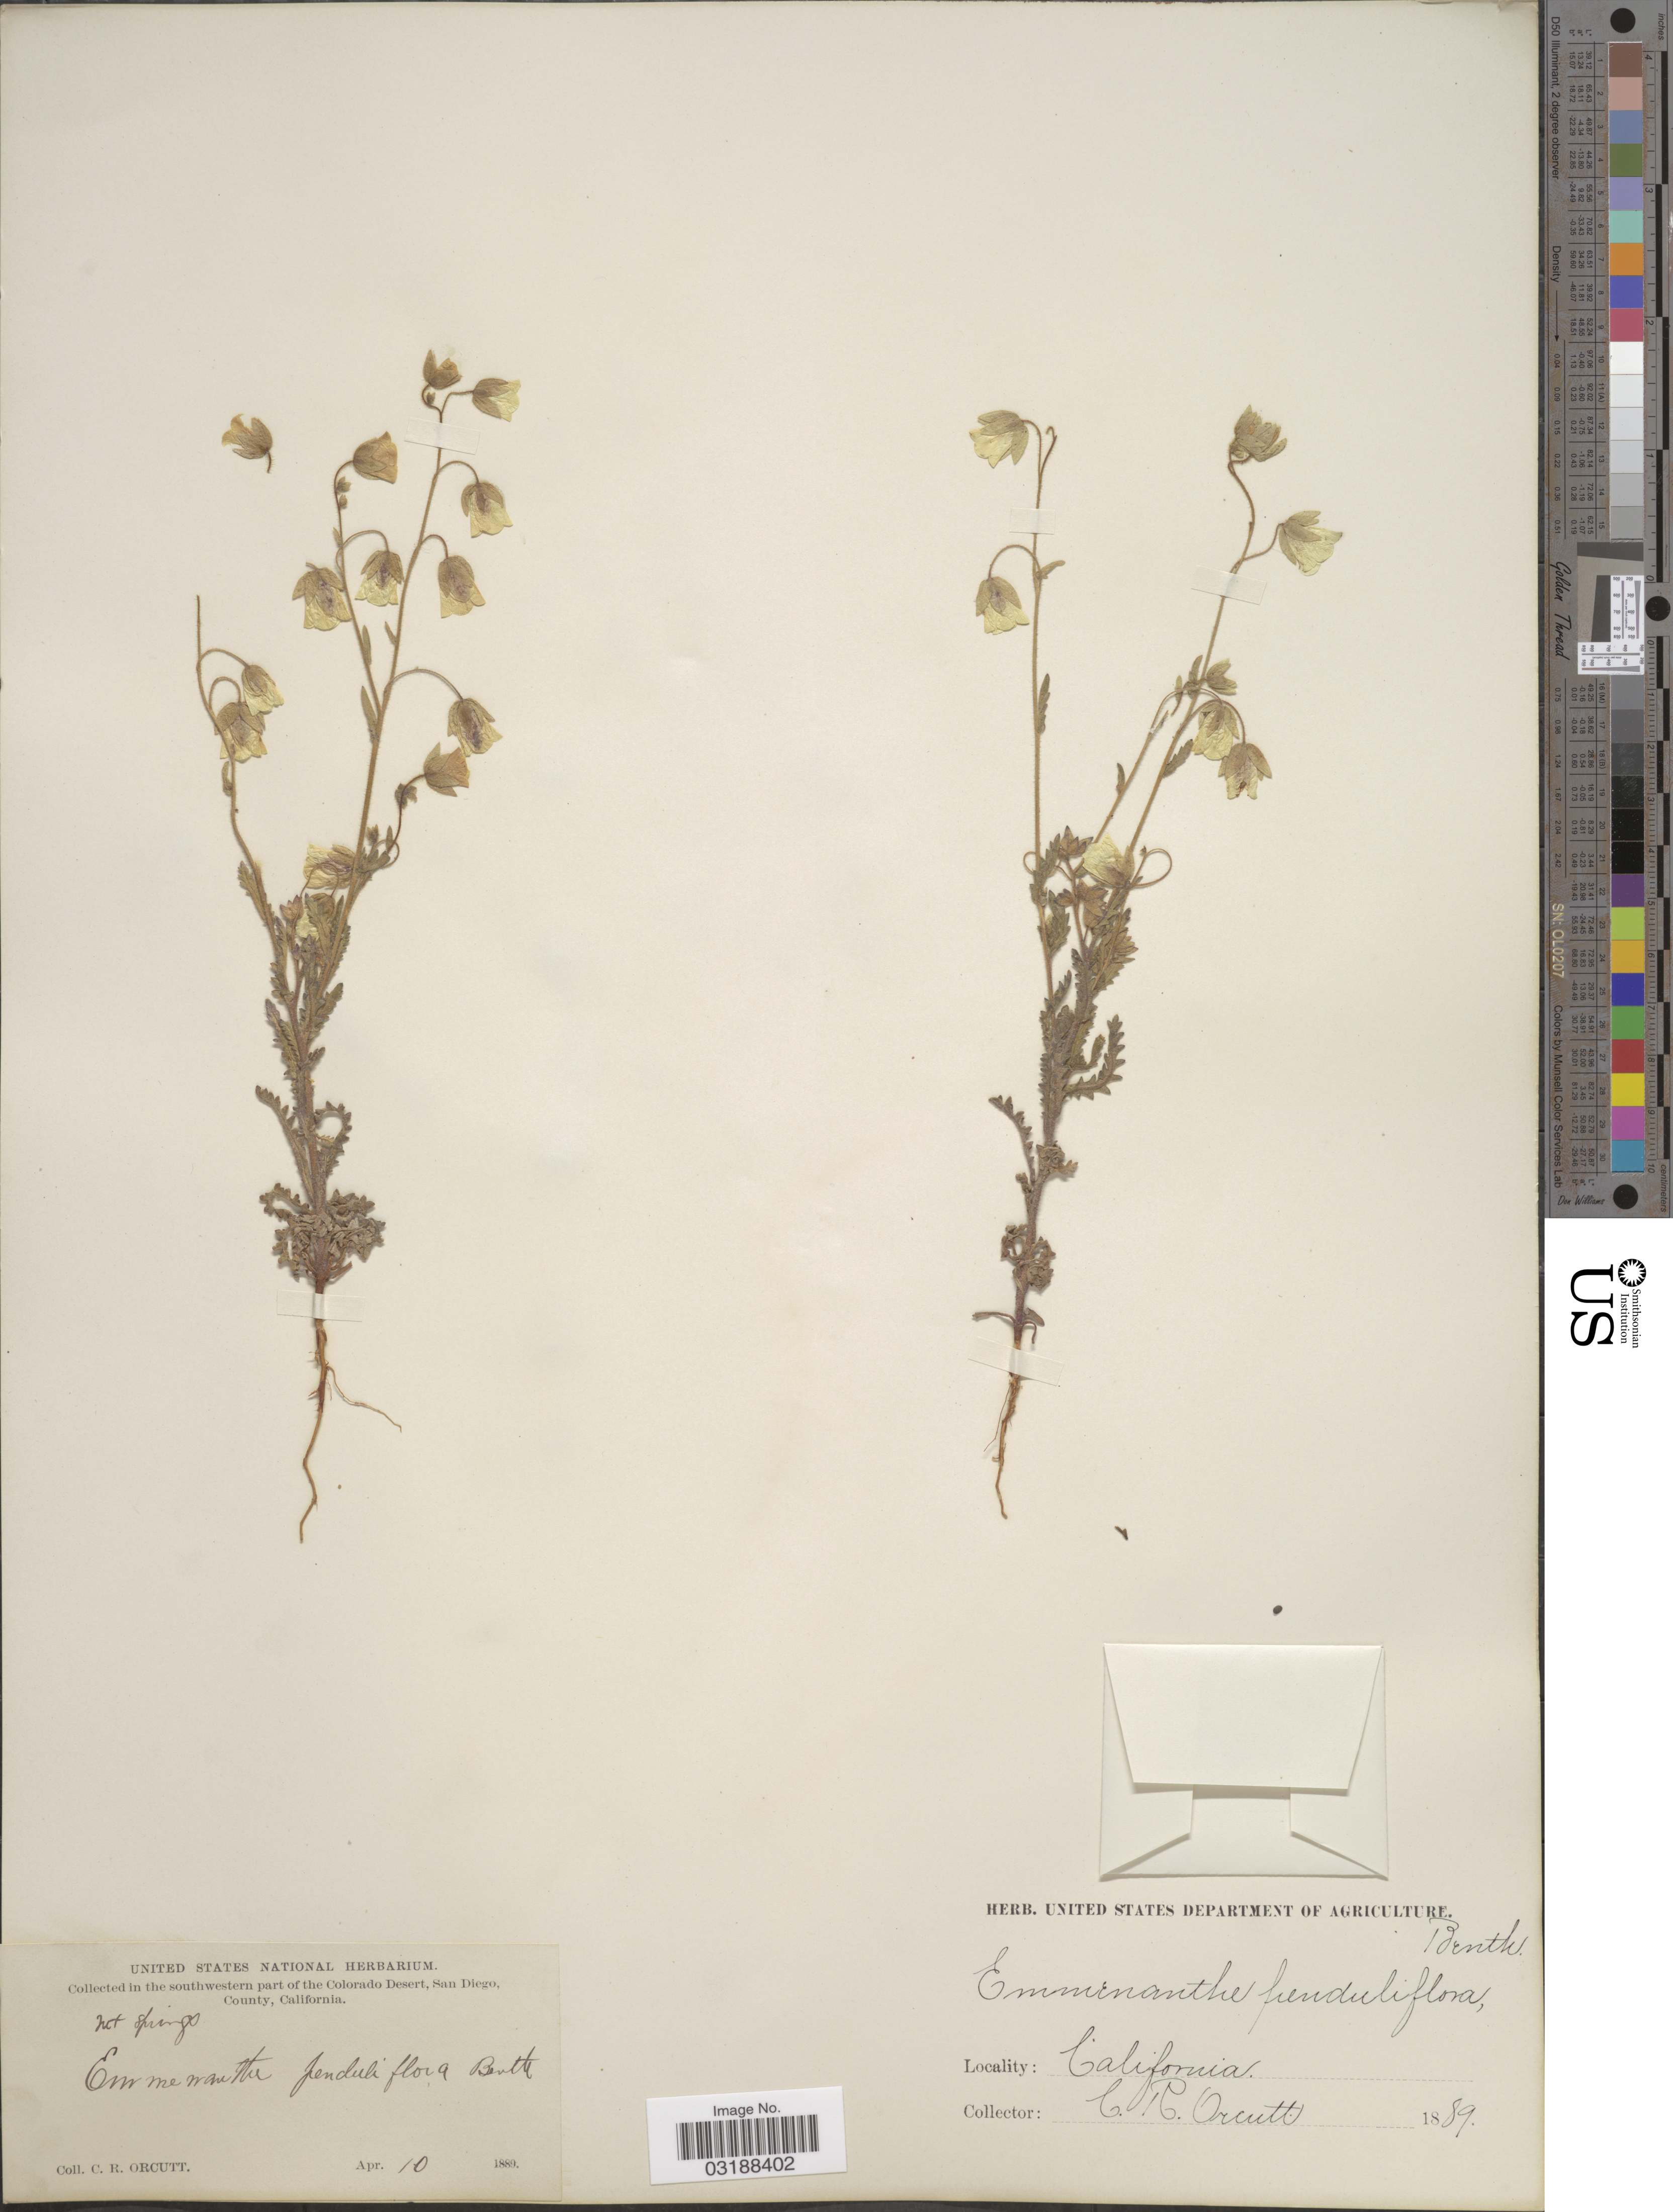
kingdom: Plantae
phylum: Tracheophyta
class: Magnoliopsida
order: Boraginales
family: Hydrophyllaceae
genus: Emmenanthe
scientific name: Emmenanthe penduliflora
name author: Benth.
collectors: C. R. Orcutt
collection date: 1889-04-10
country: United States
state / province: California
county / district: San Diego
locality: Collected in the southwestern part of the Colorado Desert, San Diego, County, California.